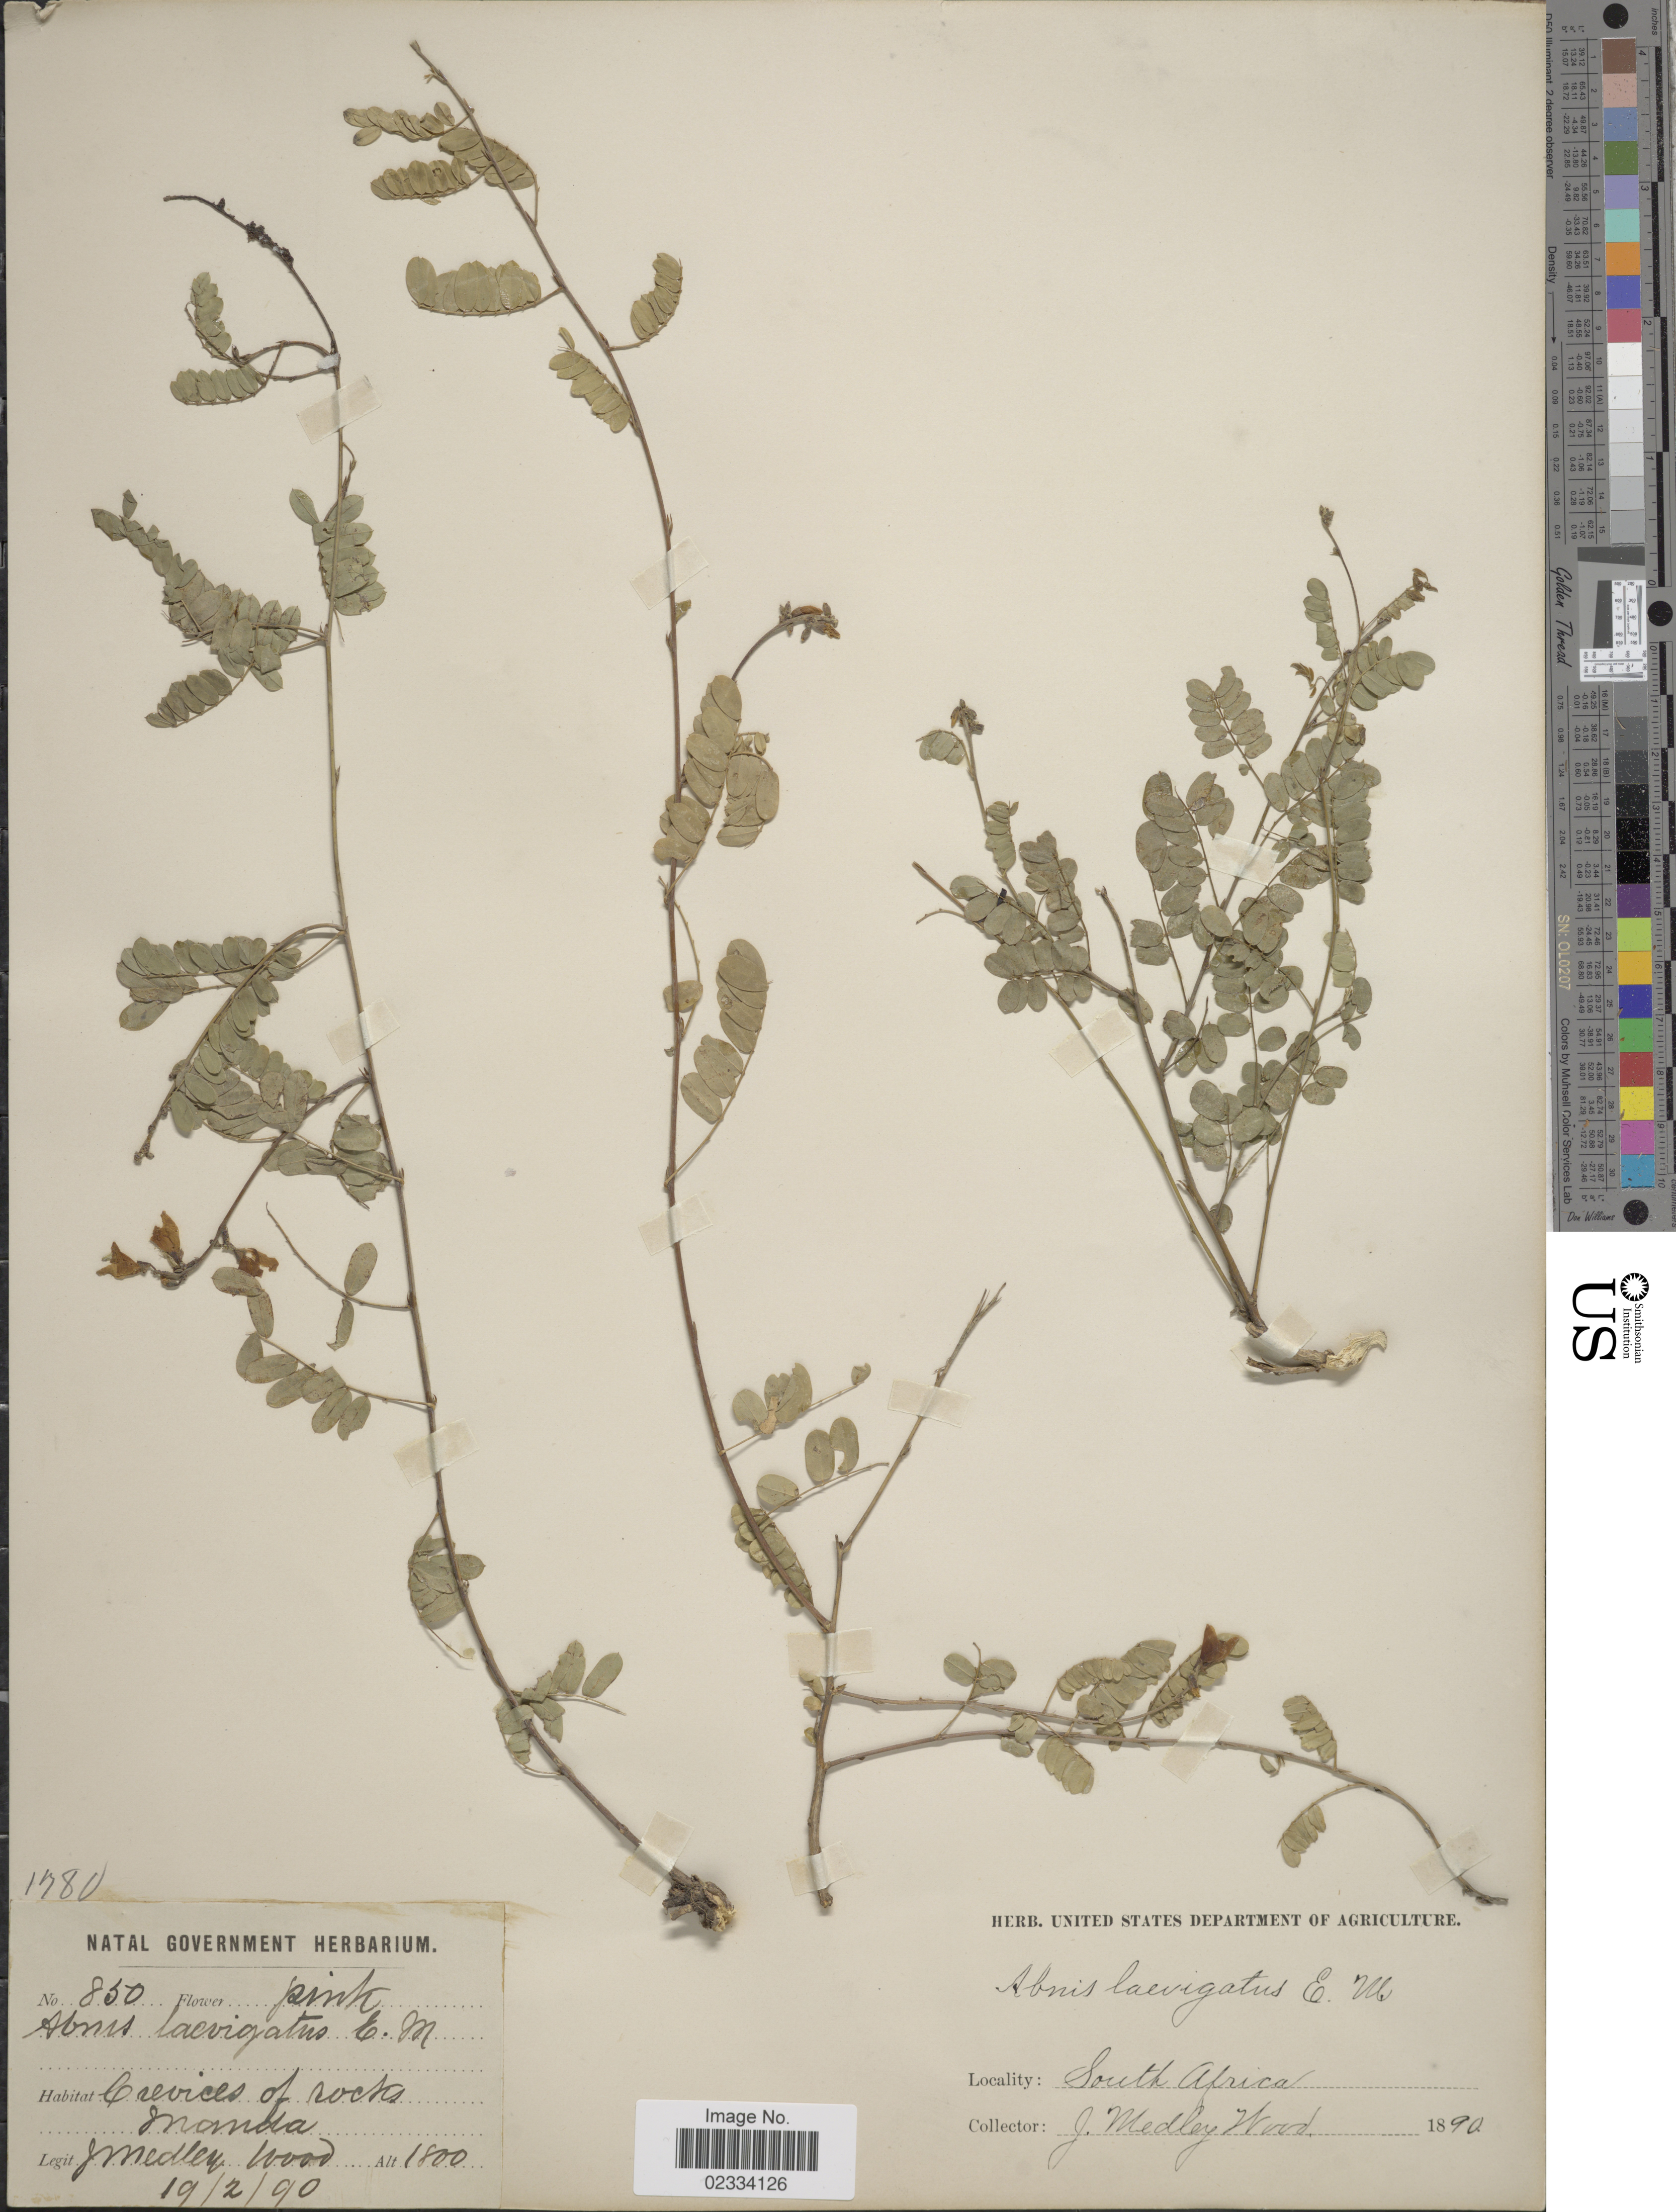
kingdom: Plantae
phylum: Tracheophyta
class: Magnoliopsida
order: Fabales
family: Fabaceae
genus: Abrus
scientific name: Abrus laevigatus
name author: E. Mey.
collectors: J. M. Wood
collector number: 850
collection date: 1890-02-19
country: South Africa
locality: Crevices of rocks, Inanda